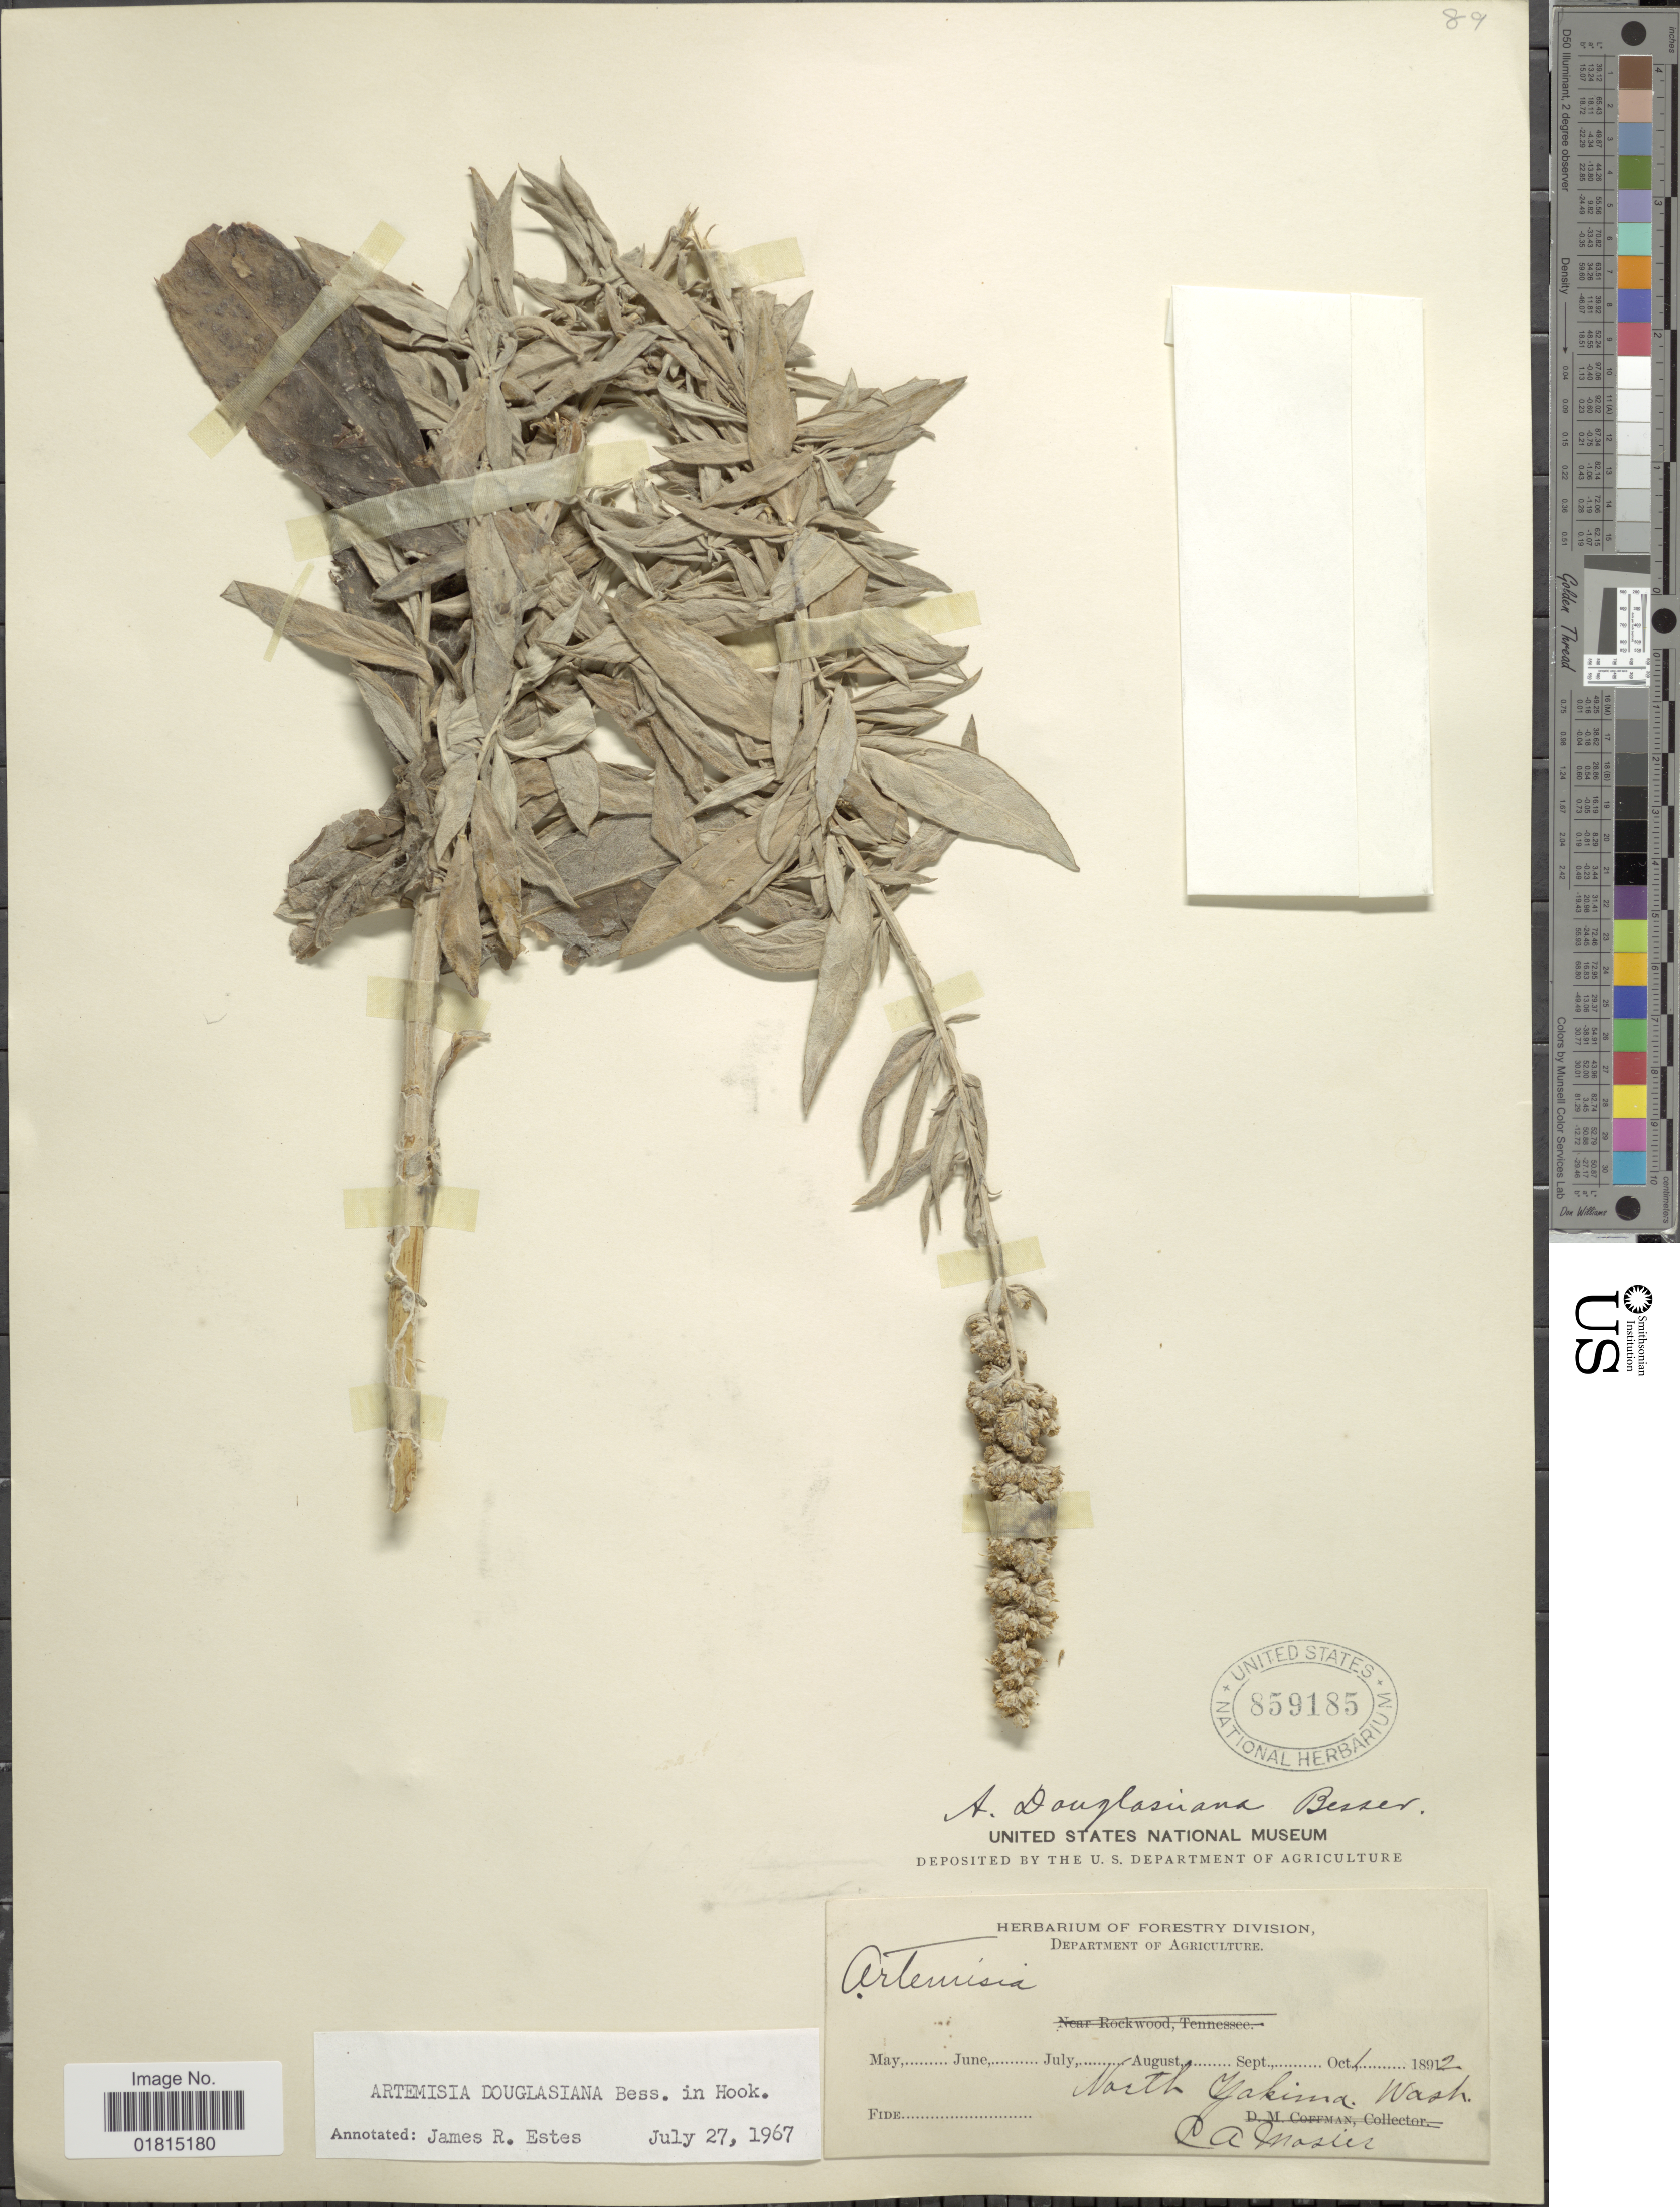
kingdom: Plantae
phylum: Tracheophyta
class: Magnoliopsida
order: Asterales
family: Asteraceae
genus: Artemisia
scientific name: Artemisia douglasiana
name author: Besser ex Hook.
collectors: C. A. Mosier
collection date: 1892-10-01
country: United States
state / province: Washington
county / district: Yakima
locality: North Yakima, Wash.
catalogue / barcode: US 859185